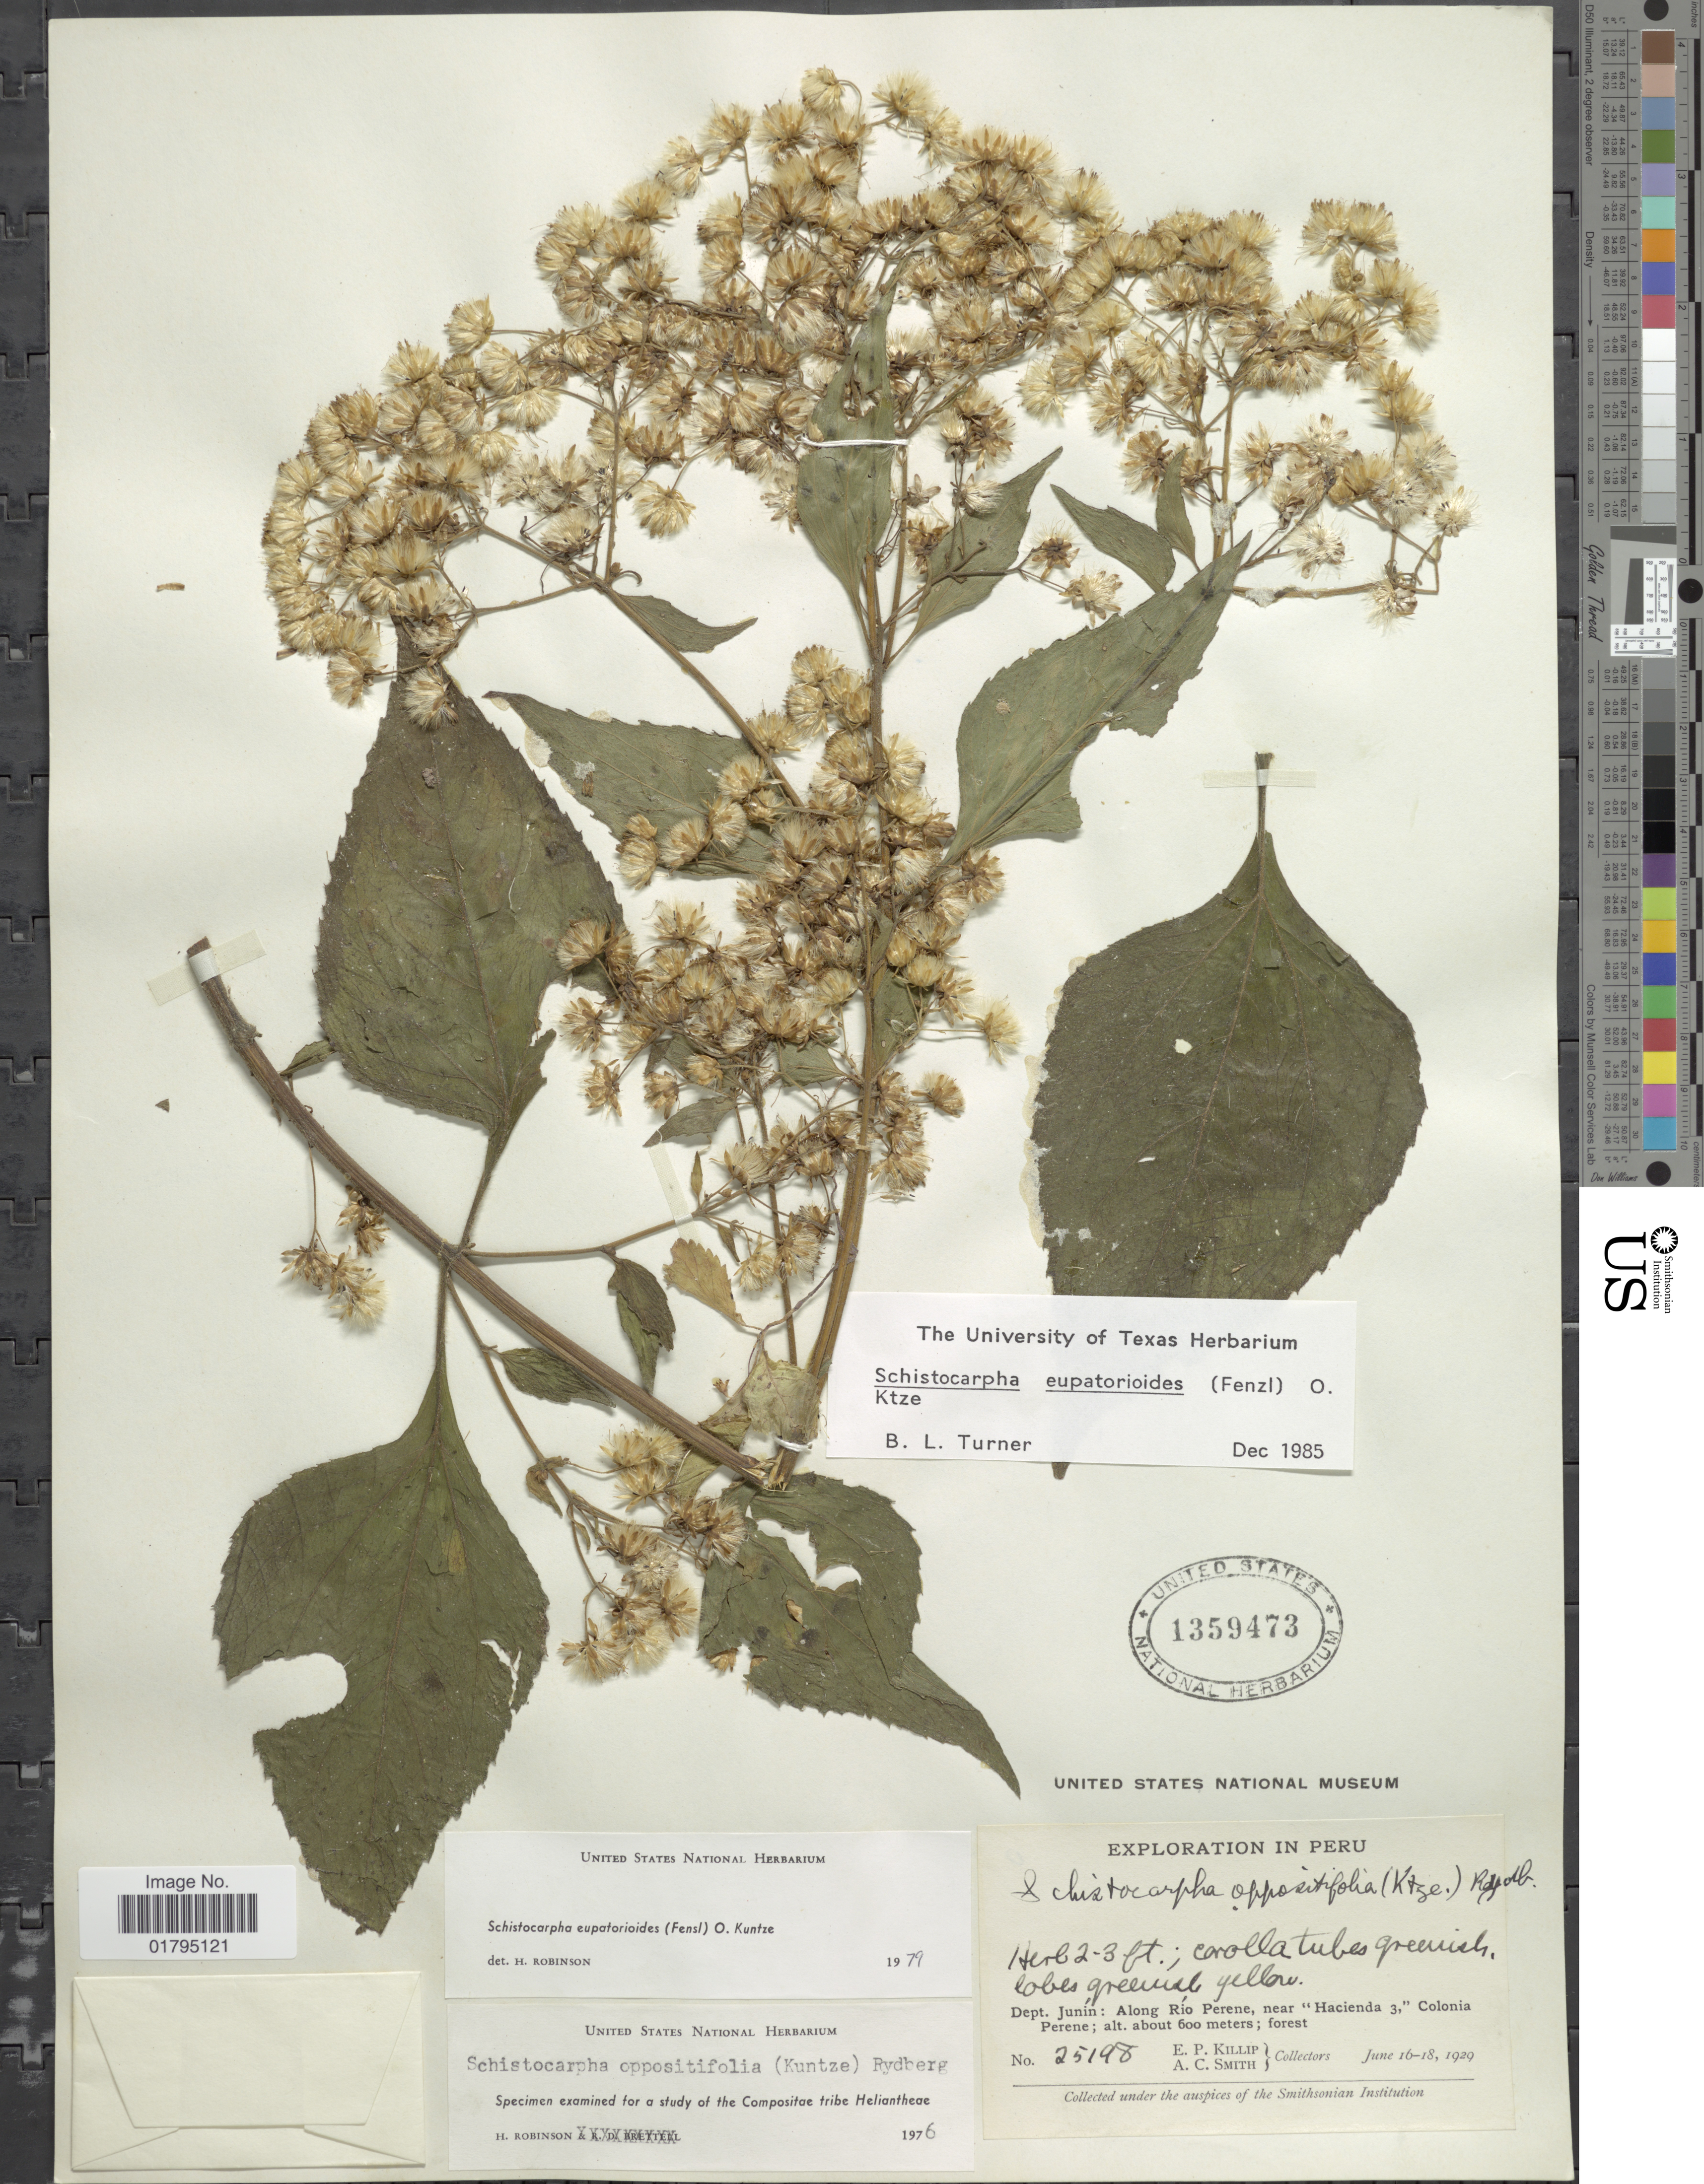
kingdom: Plantae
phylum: Tracheophyta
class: Magnoliopsida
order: Asterales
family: Asteraceae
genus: Schistocarpha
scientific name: Schistocarpha eupatorioides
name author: (Fenzl) Kuntze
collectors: E. P. Killip & A. C. Smith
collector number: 25198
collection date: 1929-06-16/1929-06-18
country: Peru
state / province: Junín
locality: Dept Junin: Along Rio Perene, near "Hacienda 3," Colonia Perene.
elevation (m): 600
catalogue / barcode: US 1359473